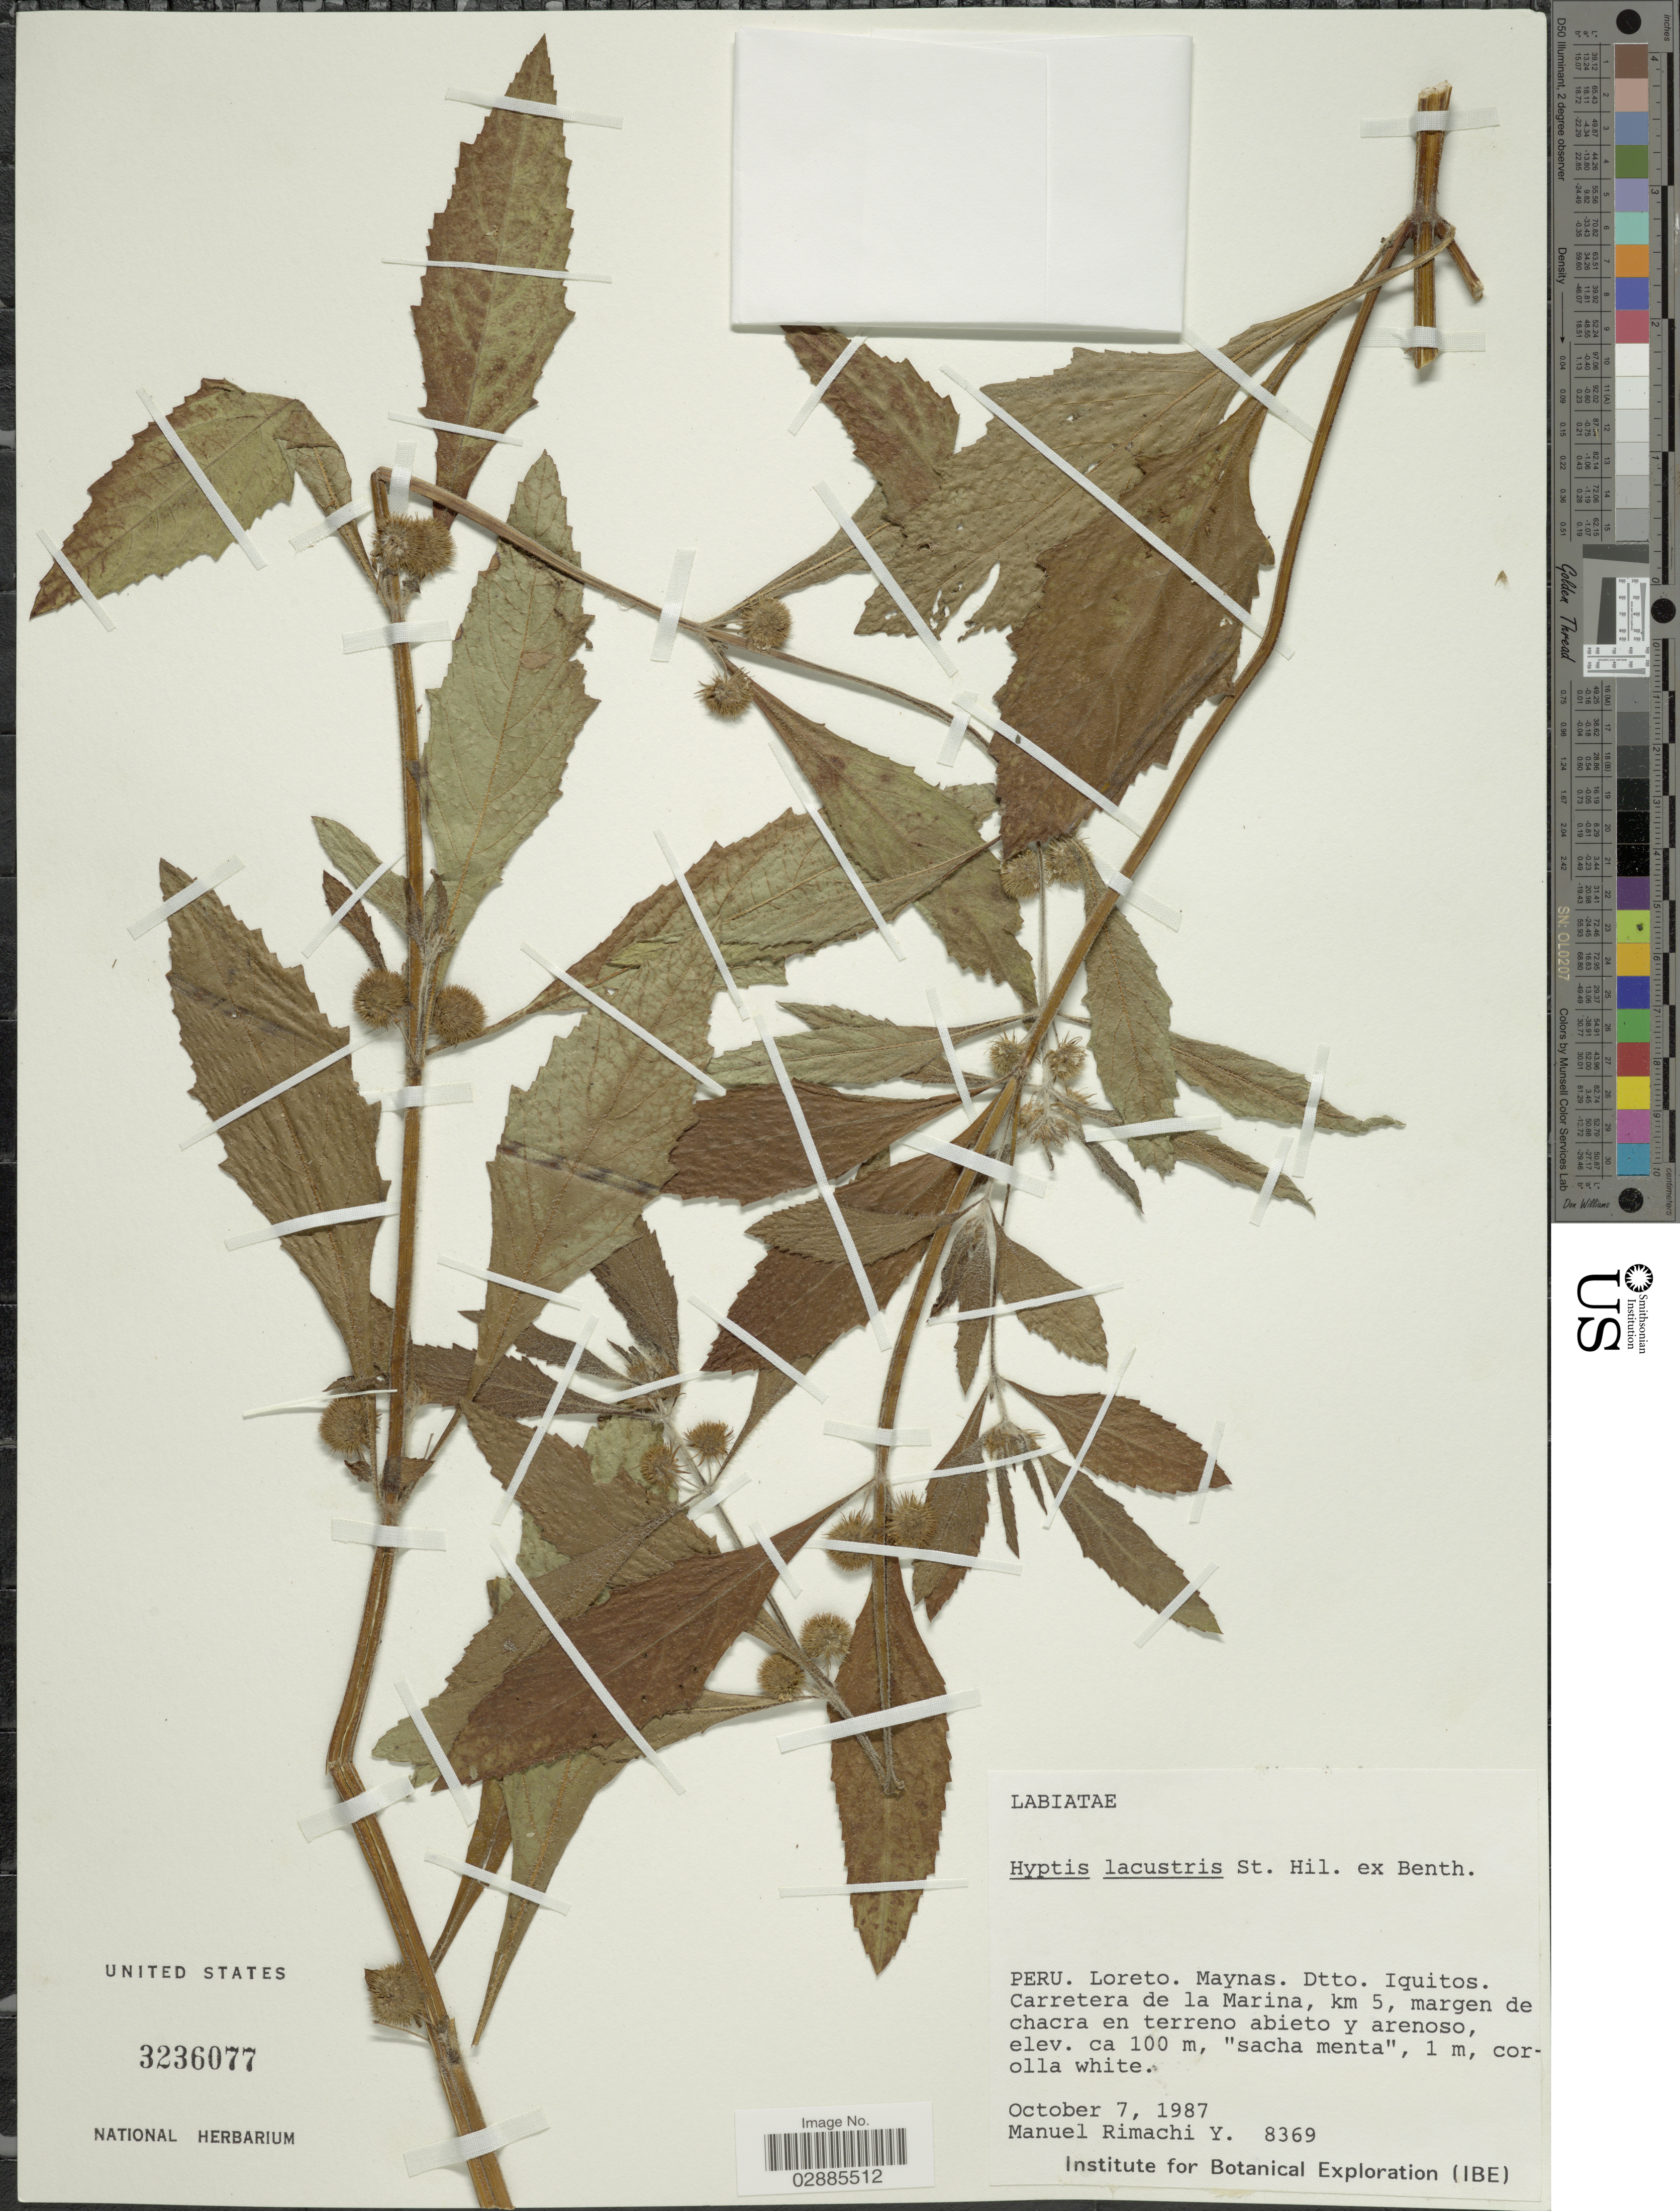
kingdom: Plantae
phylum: Tracheophyta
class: Magnoliopsida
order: Lamiales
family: Lamiaceae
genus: Hyptis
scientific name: Hyptis lacustris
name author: A. St.-Hil. ex Benth.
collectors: M. Rimachi Y.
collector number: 8369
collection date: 1987-10-07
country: Peru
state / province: Loreto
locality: Maynas. Dtto. Iquitos. Carretera de la Marina, km 5.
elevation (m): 100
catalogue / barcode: US 3236077